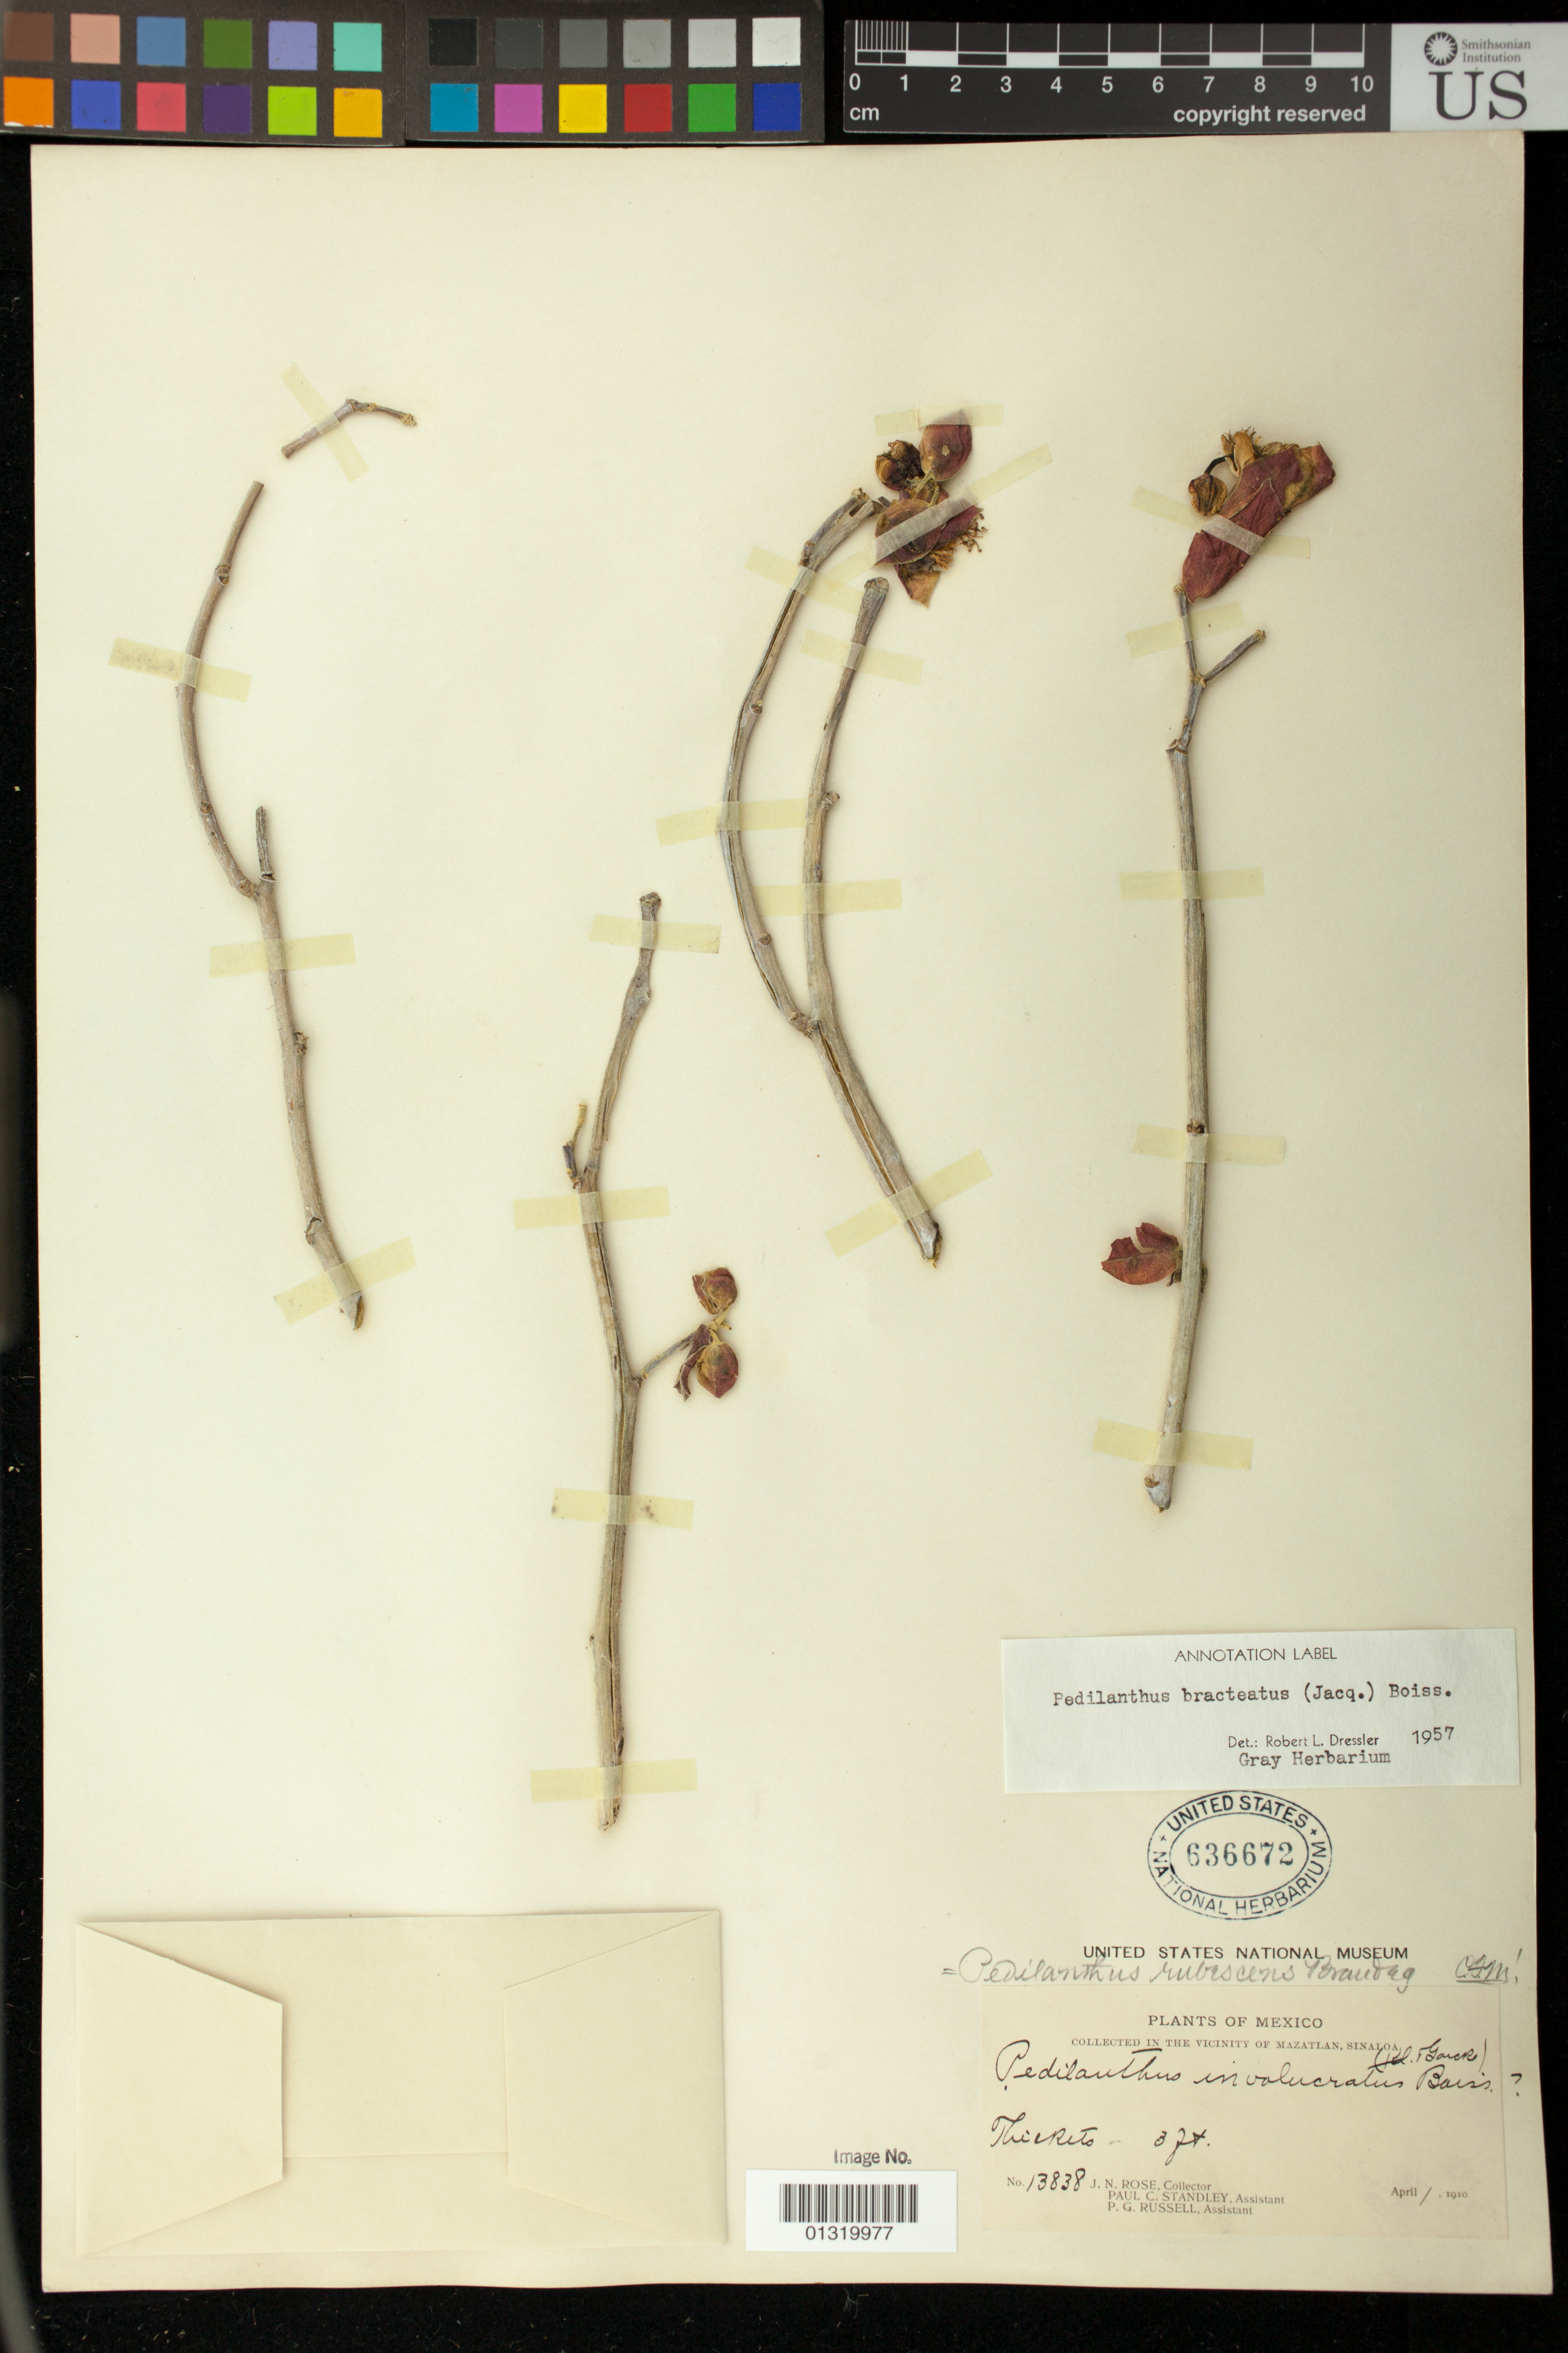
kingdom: Plantae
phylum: Tracheophyta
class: Magnoliopsida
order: Malpighiales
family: Euphorbiaceae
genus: Pedilanthus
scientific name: Pedilanthus bracteatus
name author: (Jacq.) Boiss.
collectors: J. N. Rose, P. C. Standley & P. G. Russell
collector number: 13838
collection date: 1910-04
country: Mexico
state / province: Sinaloa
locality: Mazatlán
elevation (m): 1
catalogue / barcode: US 636672